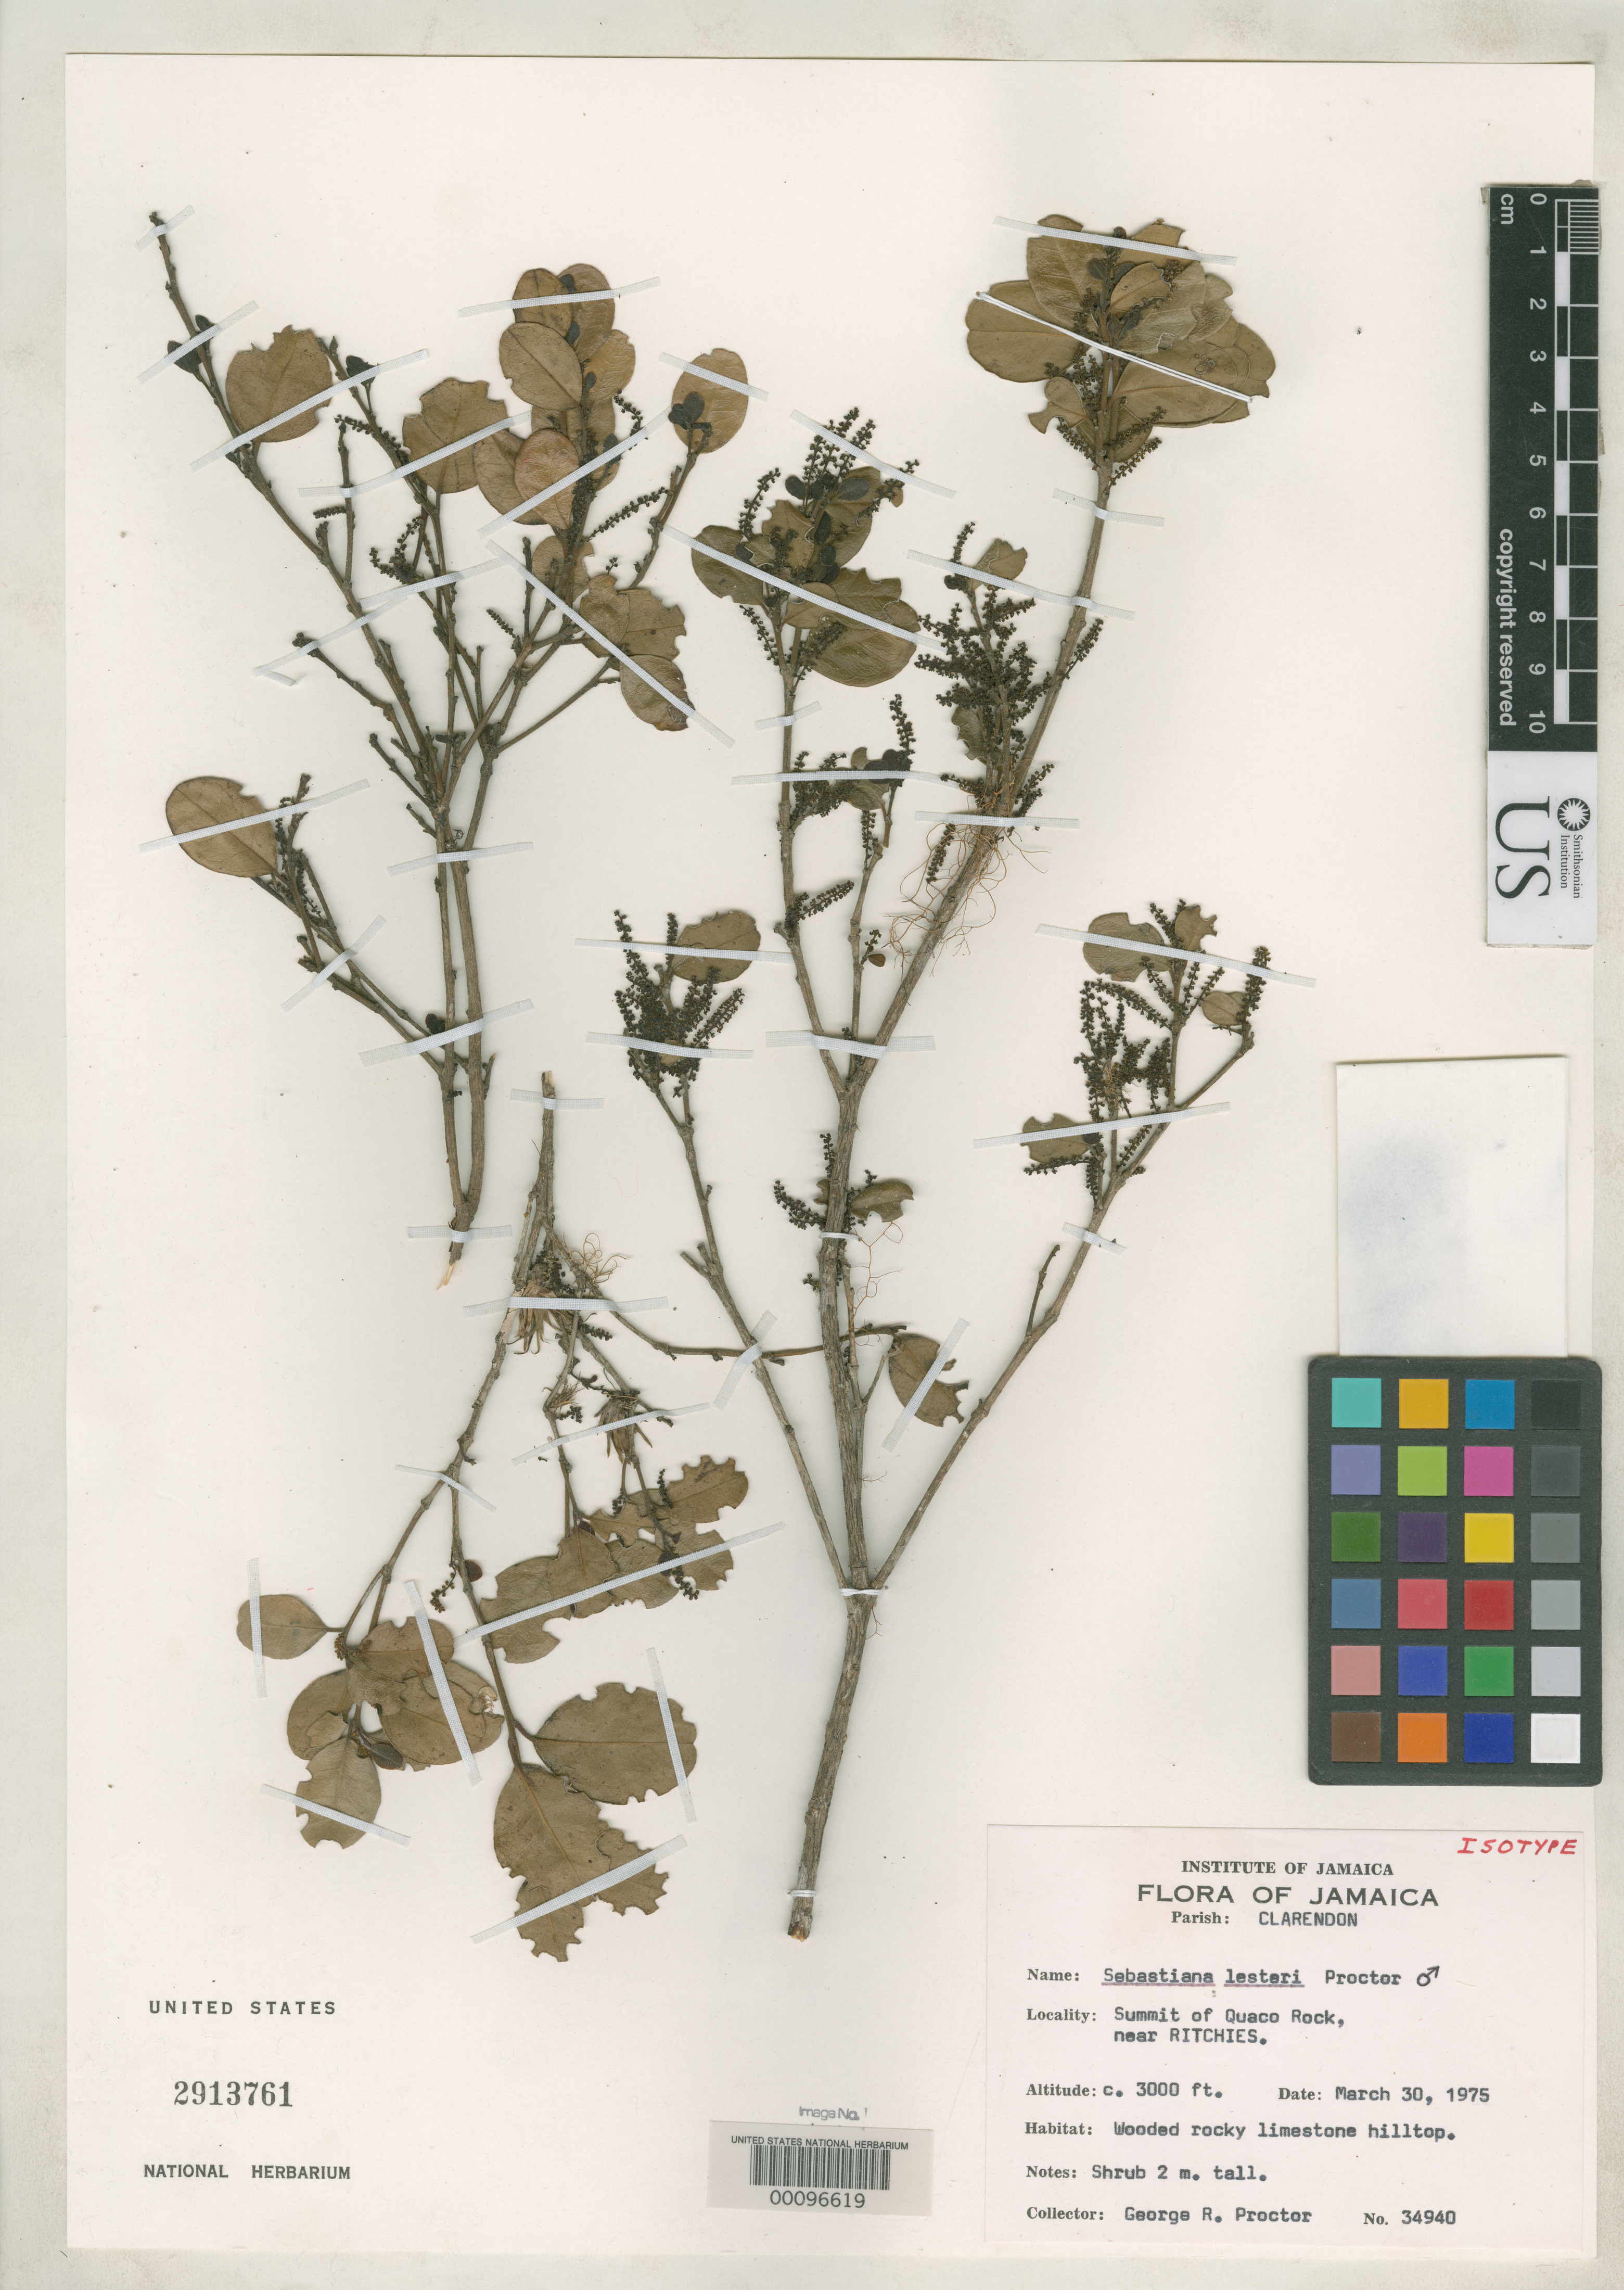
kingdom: Plantae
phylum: Tracheophyta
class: Magnoliopsida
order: Malpighiales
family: Euphorbiaceae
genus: Sebastiania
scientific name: Sebastiania lesteri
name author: Proctor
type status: Isotype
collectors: G. R. Proctor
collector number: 34940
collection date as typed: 30 Mar 1975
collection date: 1975-03-30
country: Jamaica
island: Greater Antilles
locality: Summit of Quaco Rock, near Ritchies, Clarendon; alt. 3000 ft.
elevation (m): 914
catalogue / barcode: US 2913761